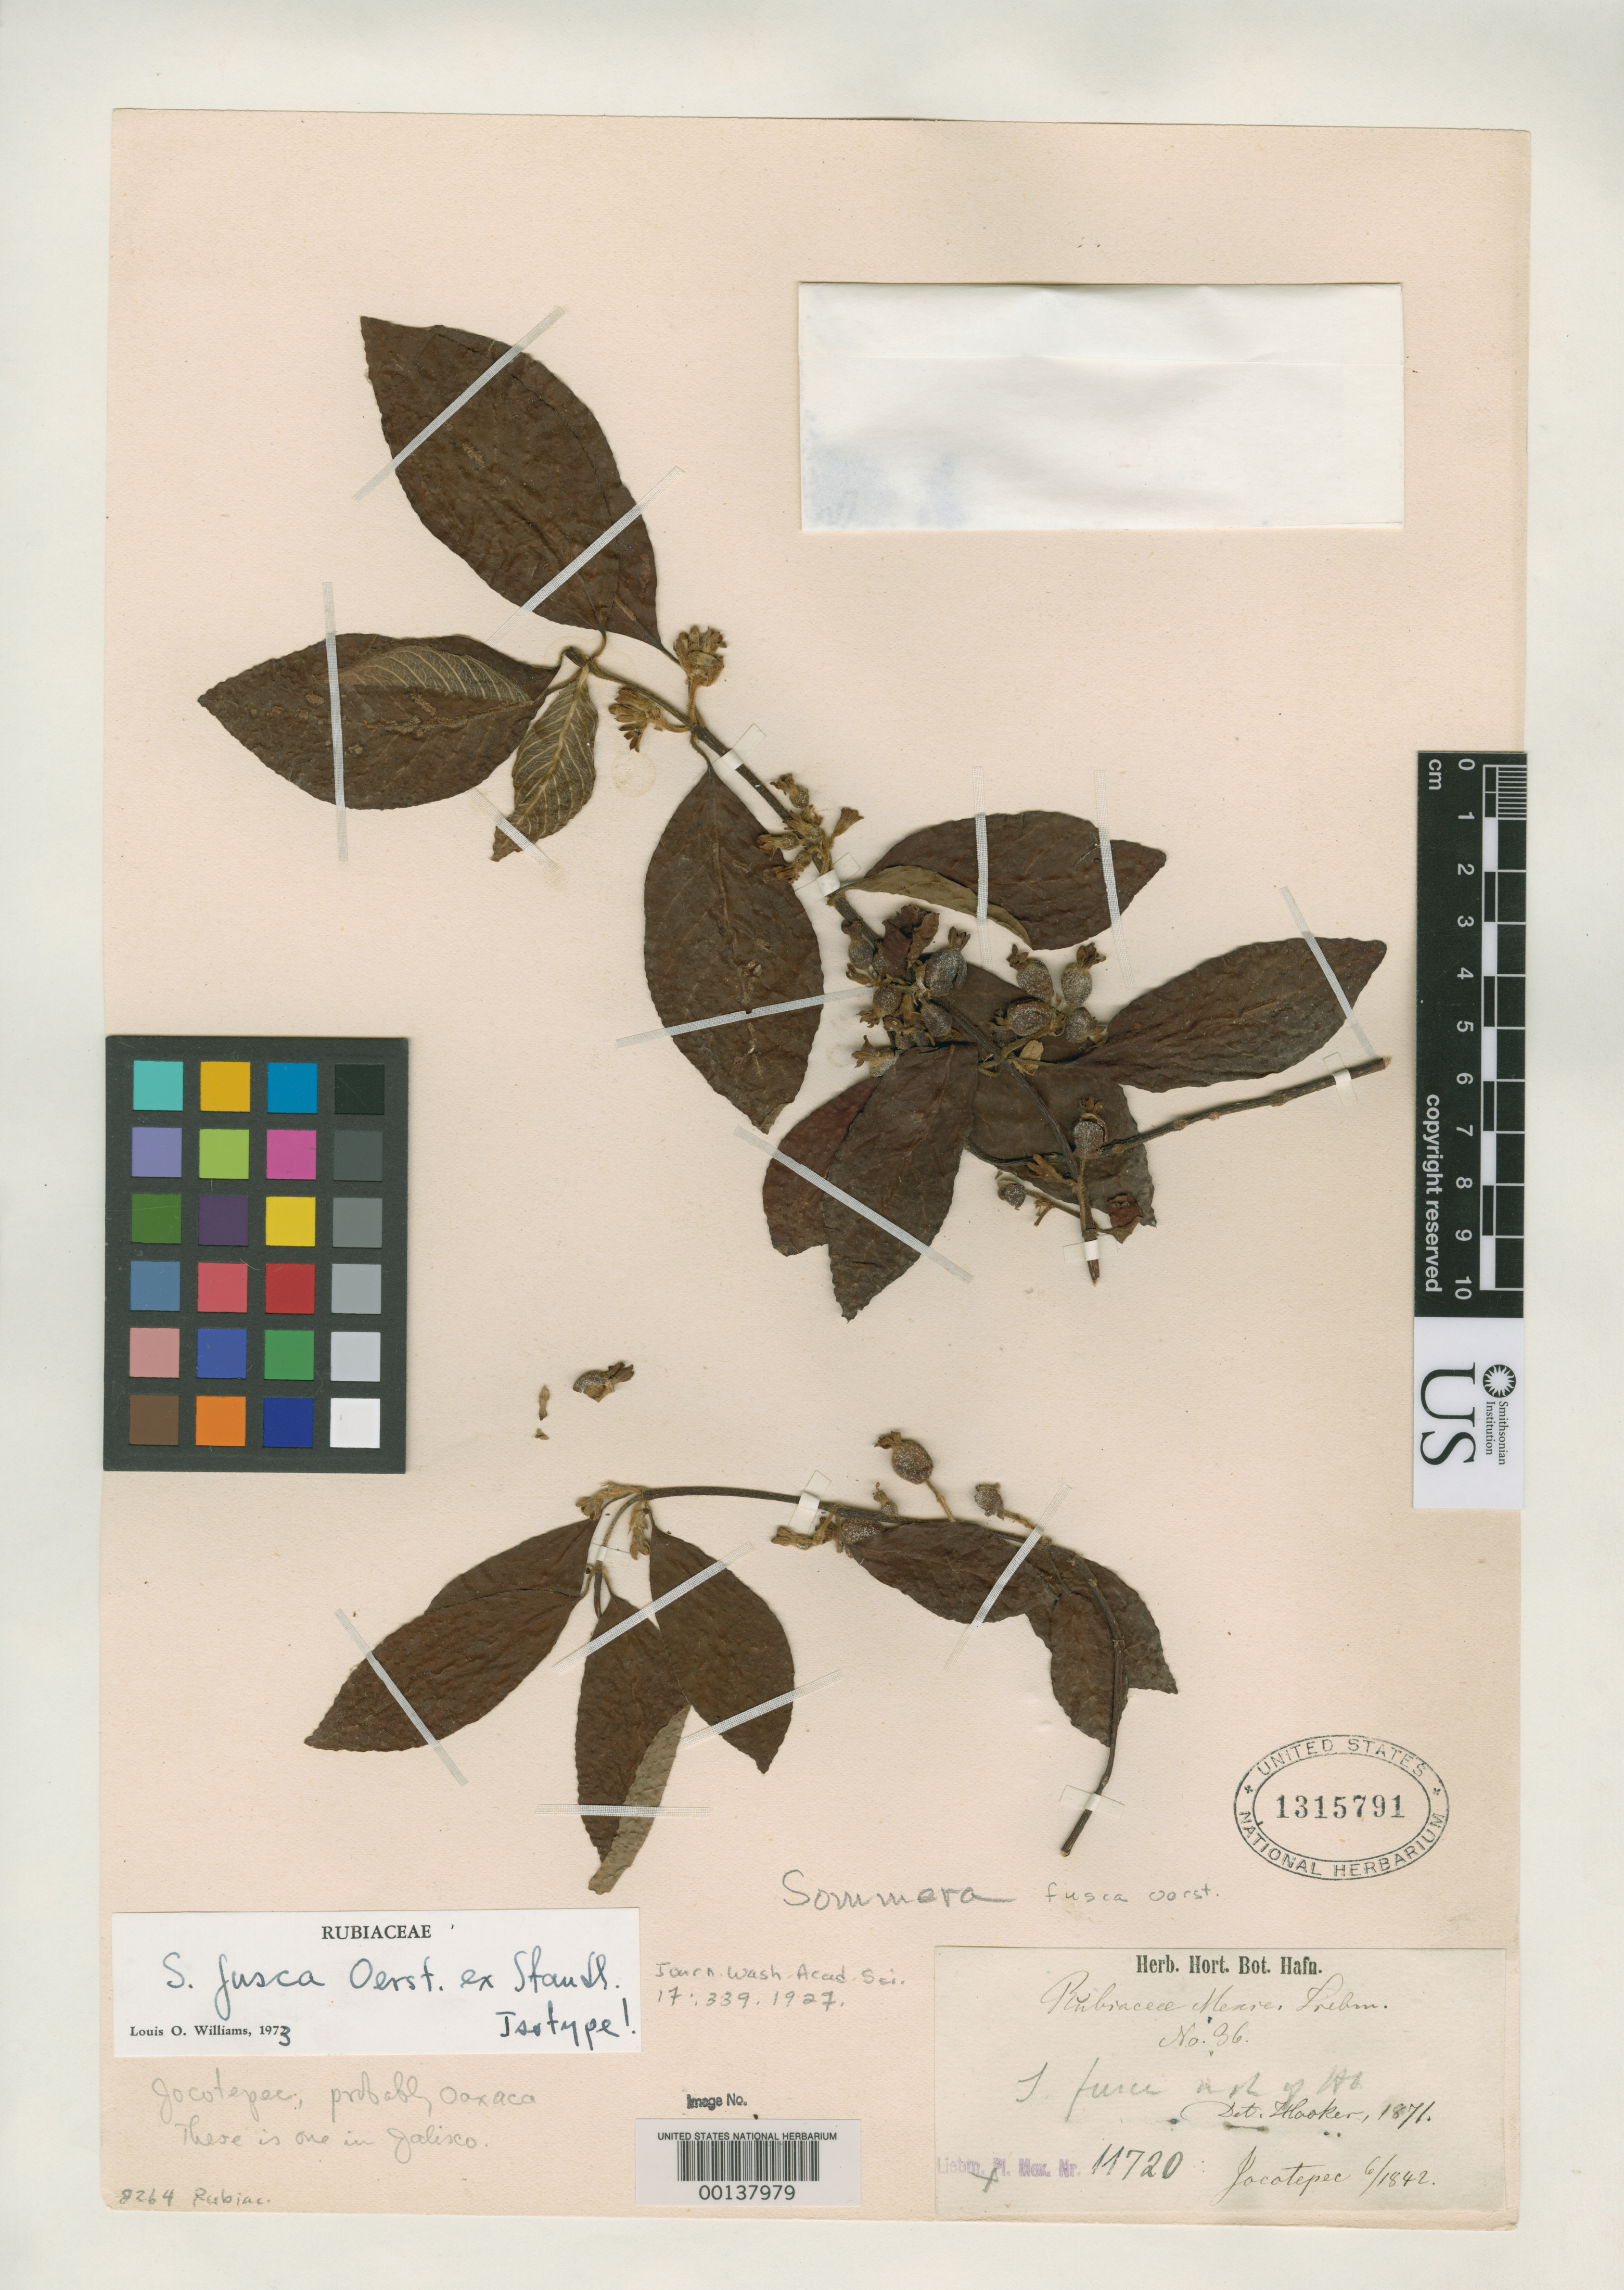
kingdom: Plantae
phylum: Tracheophyta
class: Magnoliopsida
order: Gentianales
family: Rubiaceae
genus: Sommera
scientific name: Sommera fusca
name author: Oerst.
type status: Isotype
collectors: F. M. Liebmann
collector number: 11720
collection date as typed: Jun 1842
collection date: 1842-06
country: Mexico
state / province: Oaxaca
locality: Jocoaltepec.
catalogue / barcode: US 1315791